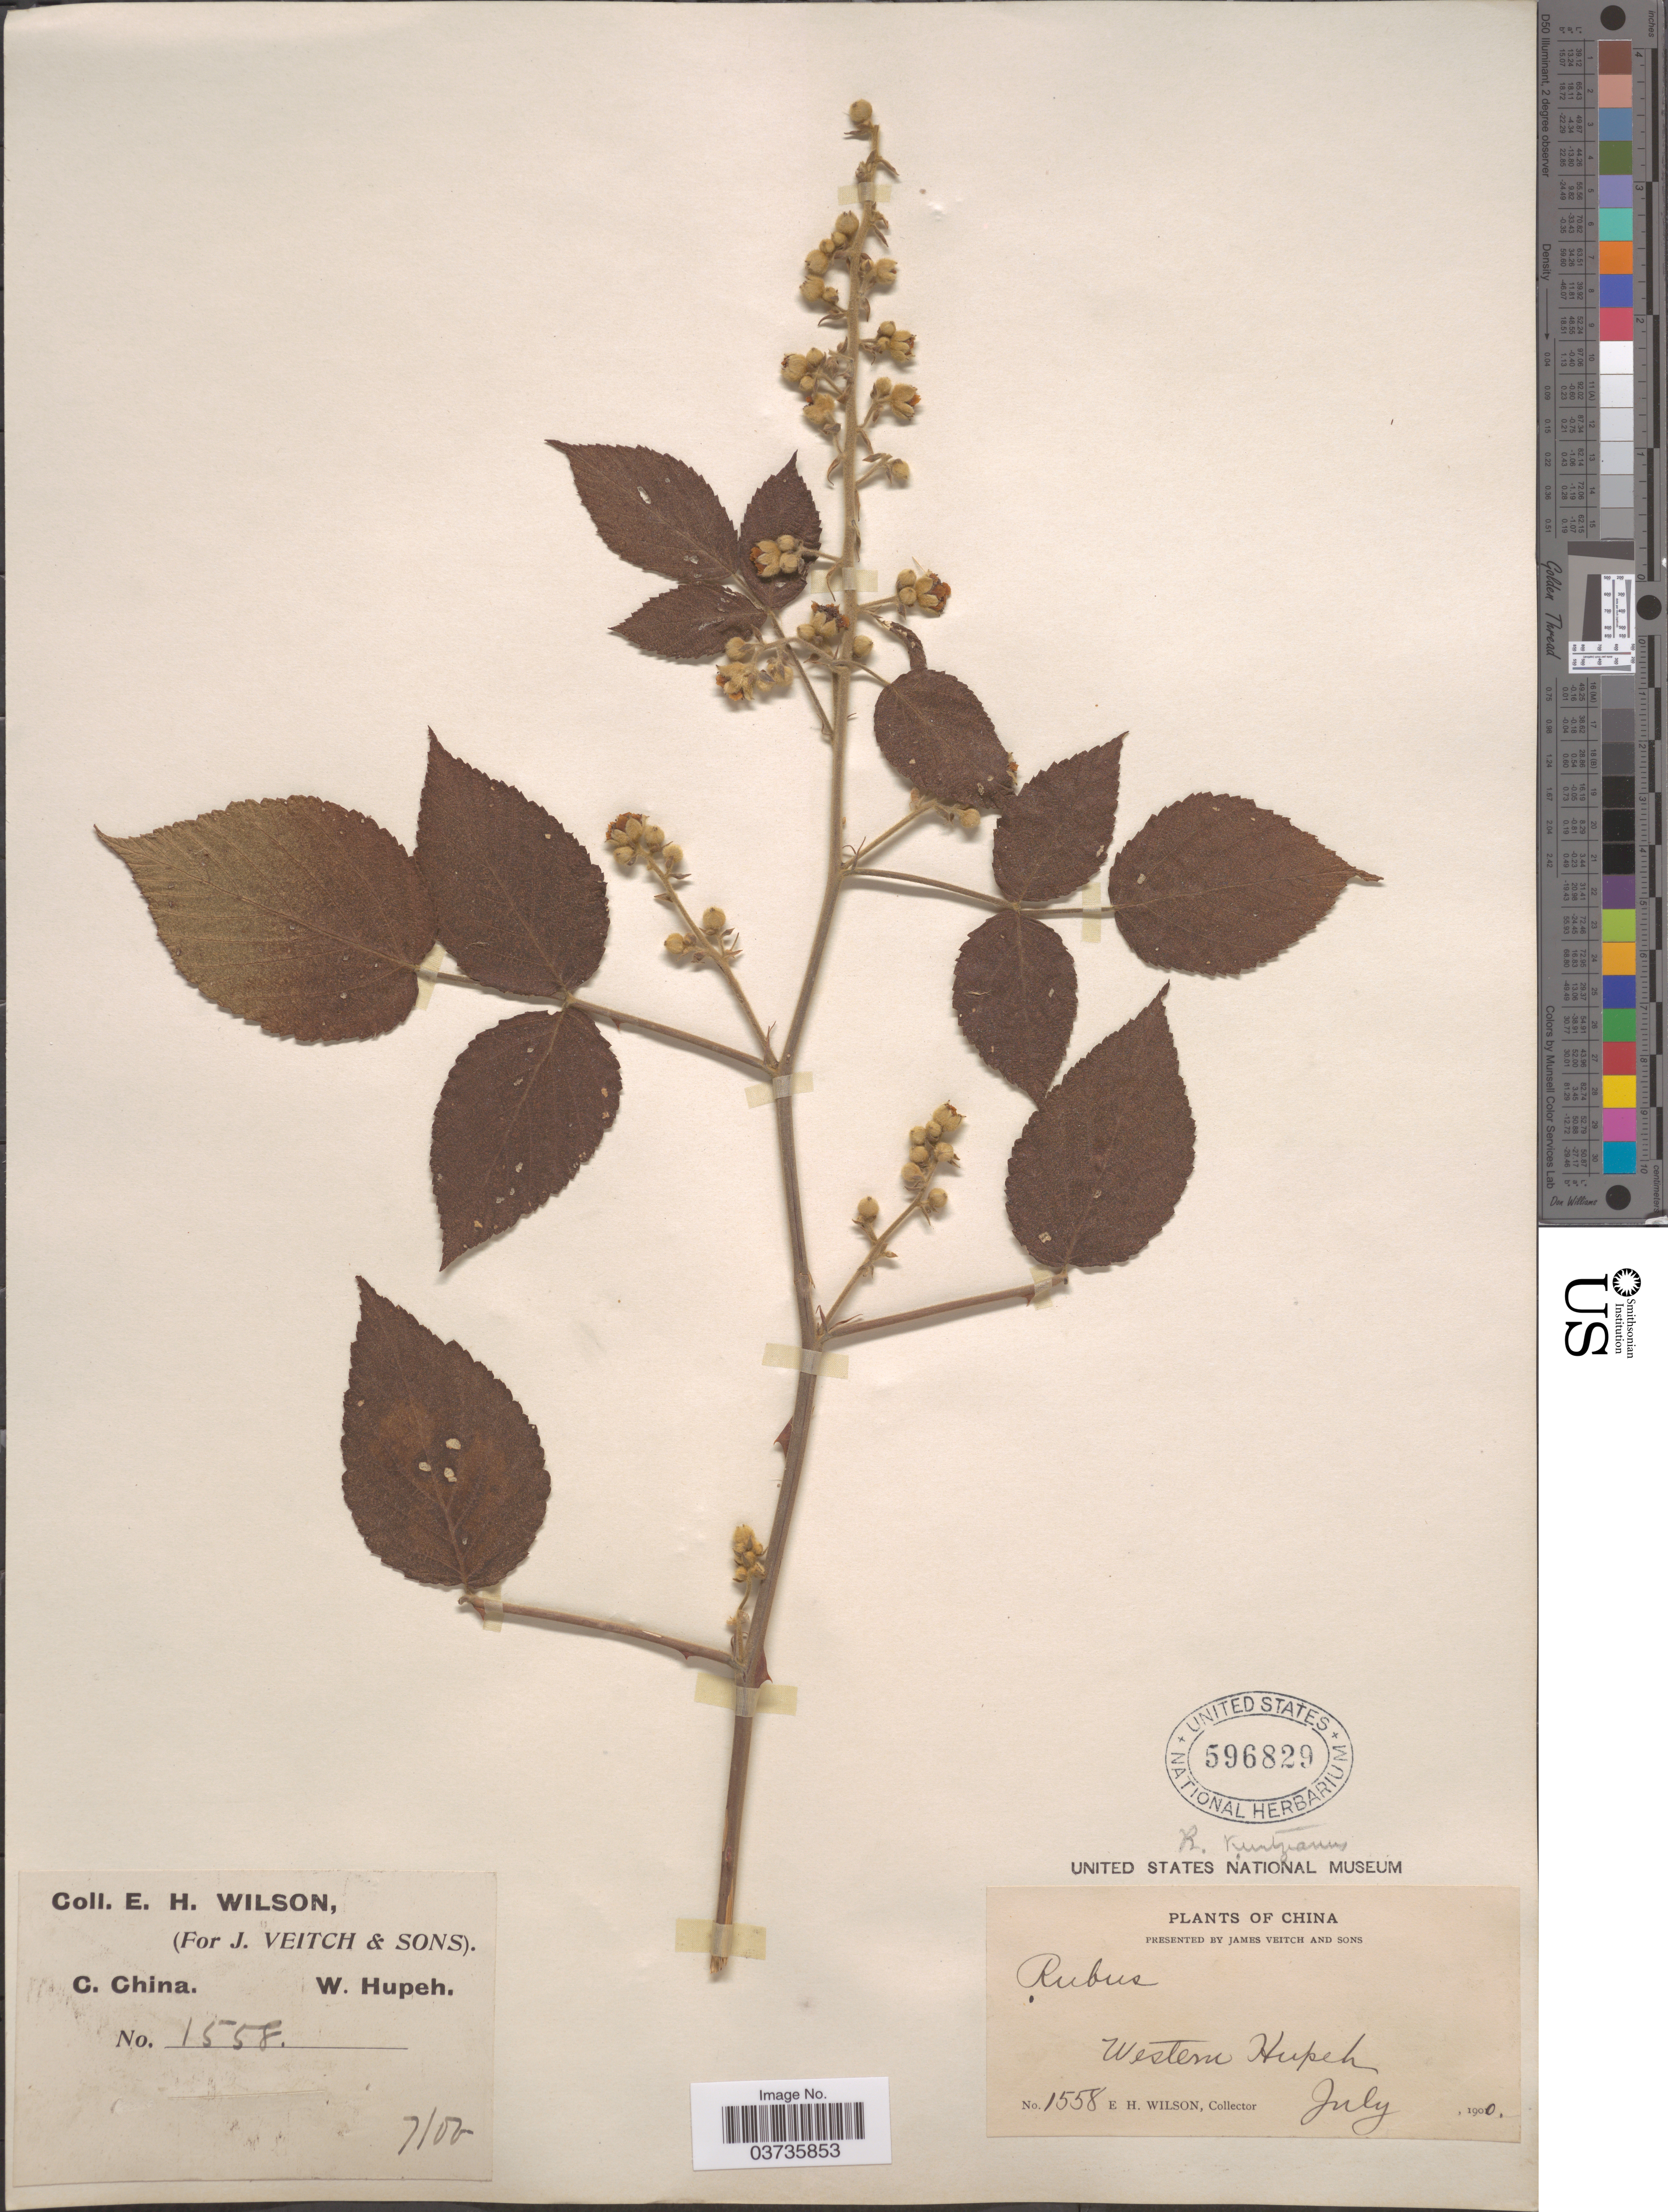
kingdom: Plantae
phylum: Tracheophyta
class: Magnoliopsida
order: Rosales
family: Rosaceae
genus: Rubus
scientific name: Rubus innominatus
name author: S. Moore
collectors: E. Wilson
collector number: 1558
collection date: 1900-07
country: China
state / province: Hubei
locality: C. China. Western Hupeh.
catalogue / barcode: US 596829